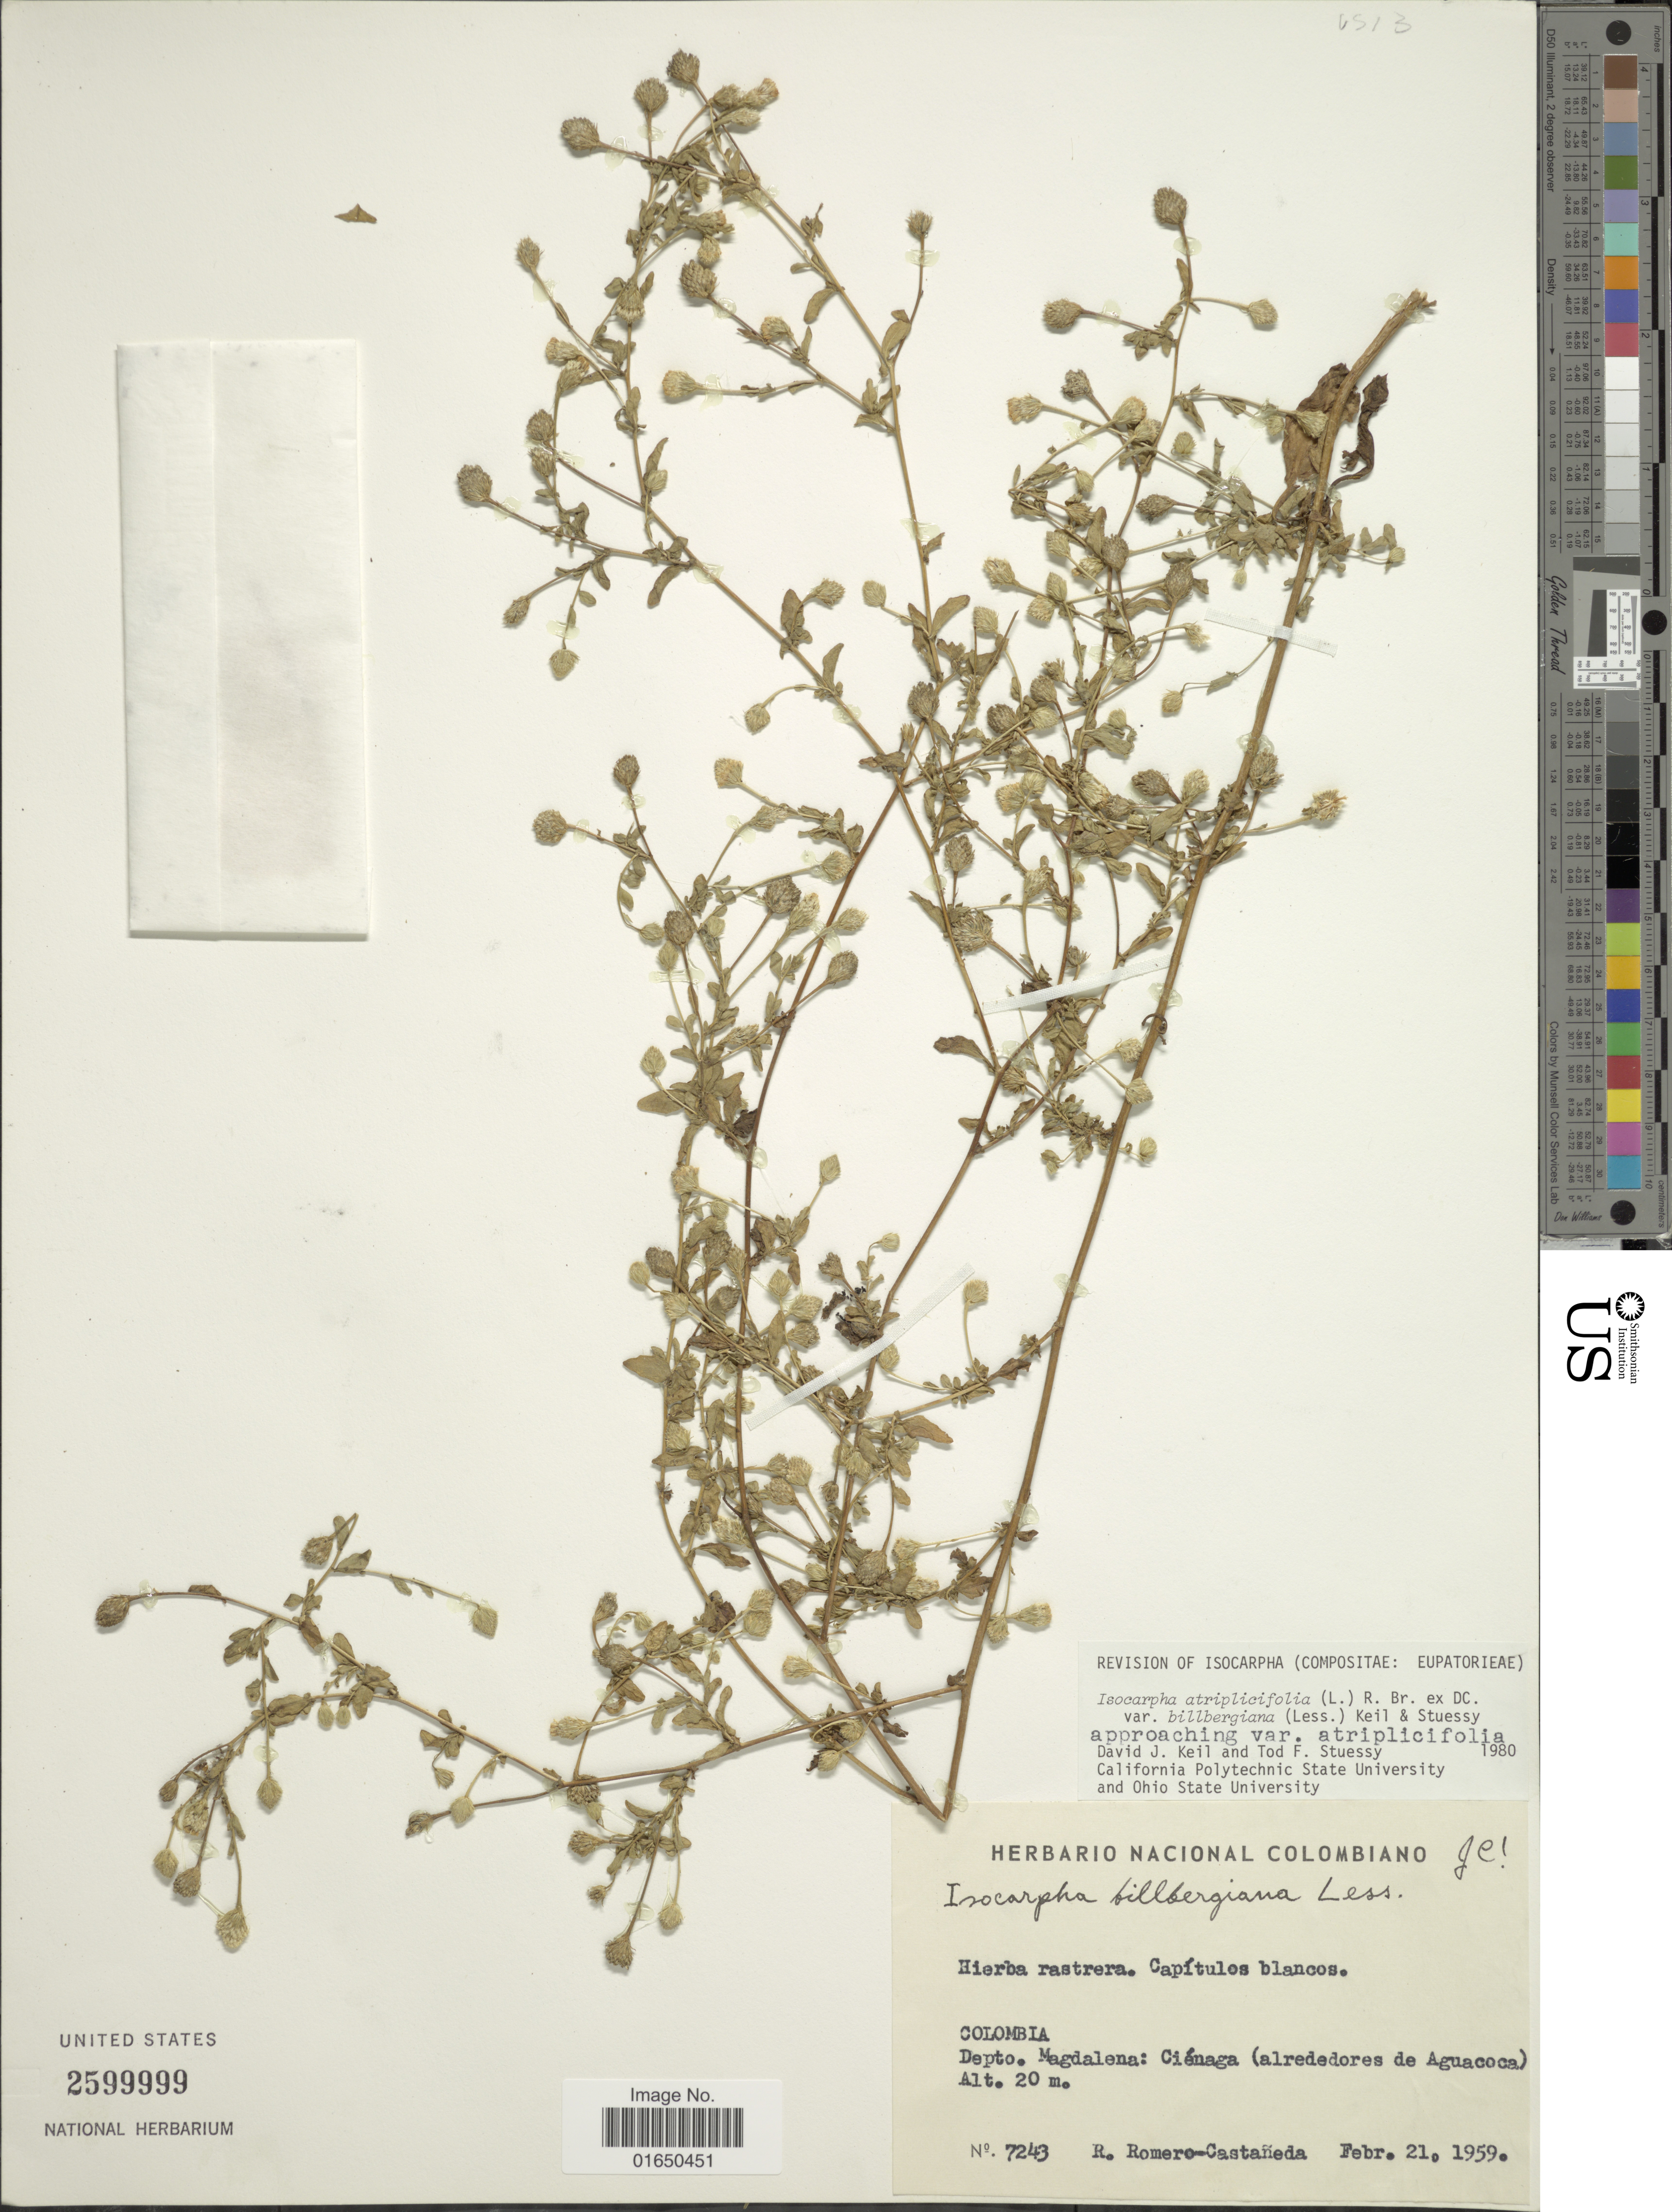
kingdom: Plantae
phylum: Tracheophyta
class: Magnoliopsida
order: Asterales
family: Asteraceae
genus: Isocarpha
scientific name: Isocarpha atriplicifolia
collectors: R. Romero Castañeda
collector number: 7243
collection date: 1959-02-21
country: Colombia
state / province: Magdalena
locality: Depto. Magdalena: Cienaga (alrededores de Aguacoca)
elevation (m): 20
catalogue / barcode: US 2599999